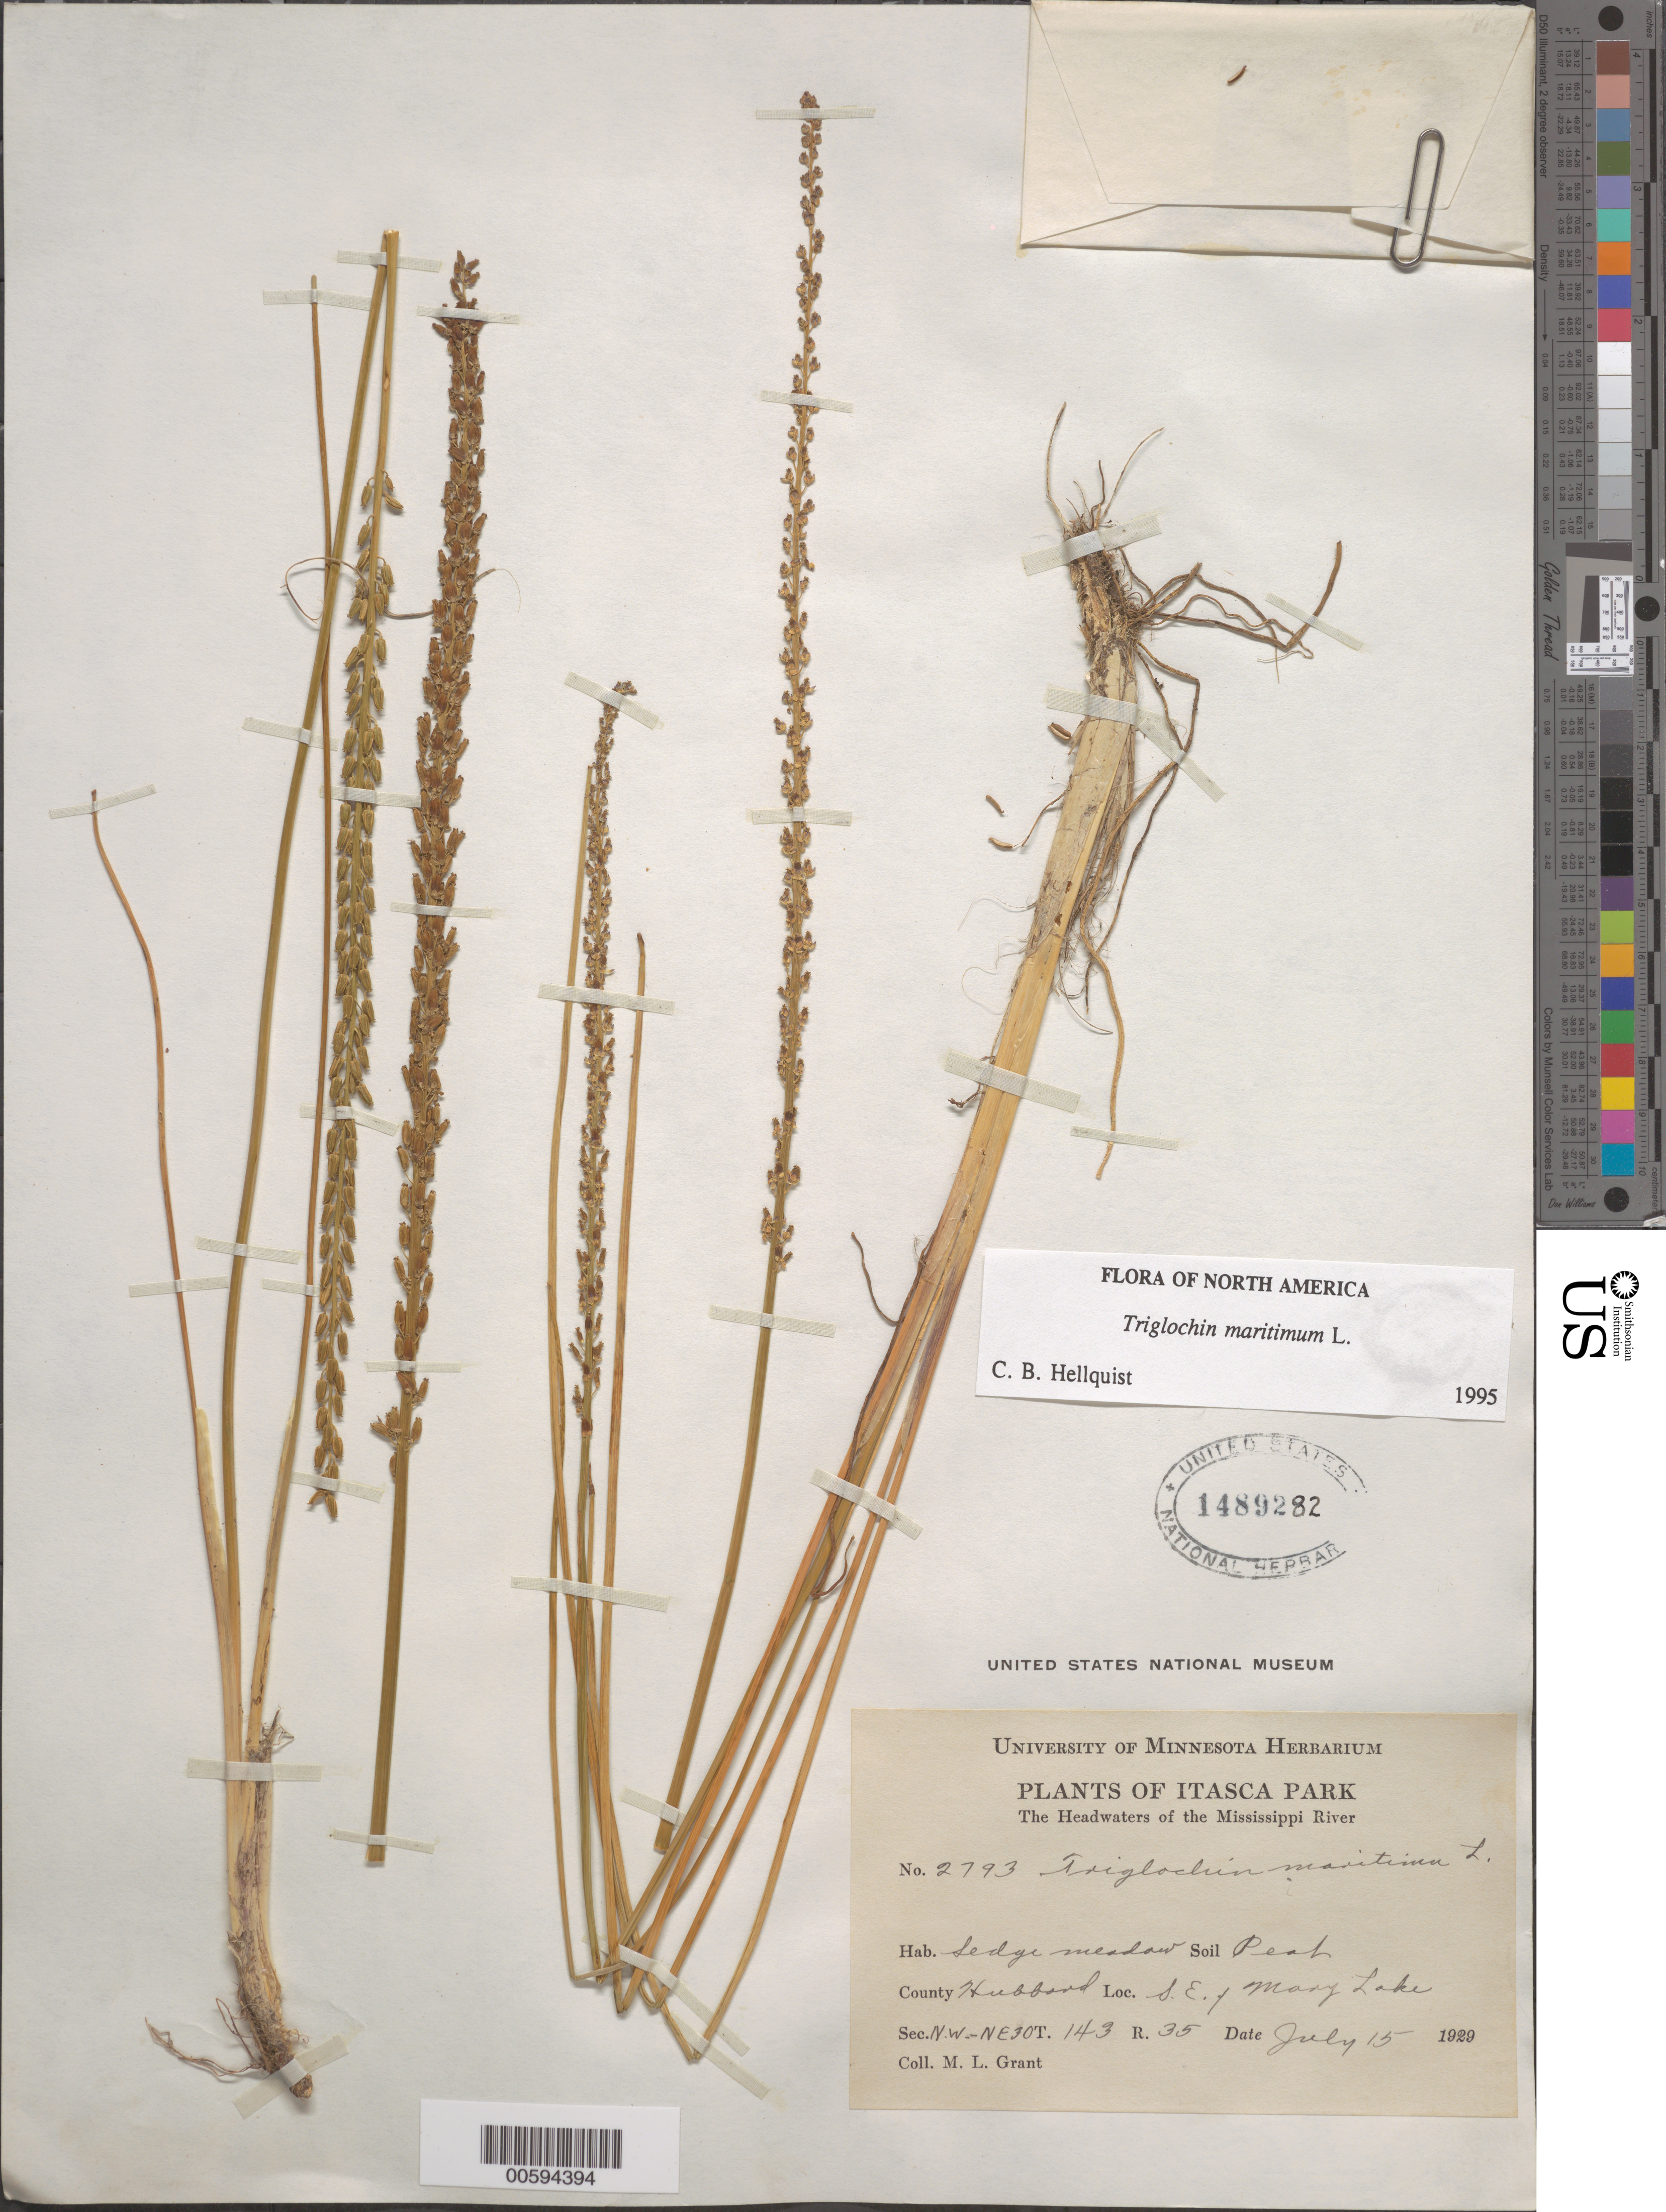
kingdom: Plantae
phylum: Tracheophyta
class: Liliopsida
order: Alismatales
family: Juncaginaceae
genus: Triglochin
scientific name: Triglochin maritima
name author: L.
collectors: M. L. Grant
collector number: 2793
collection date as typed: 15 Jul 1929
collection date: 1929-07-15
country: United States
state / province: Minnesota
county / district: Hubbard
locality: SE of Mary Lake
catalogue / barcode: US 1489282